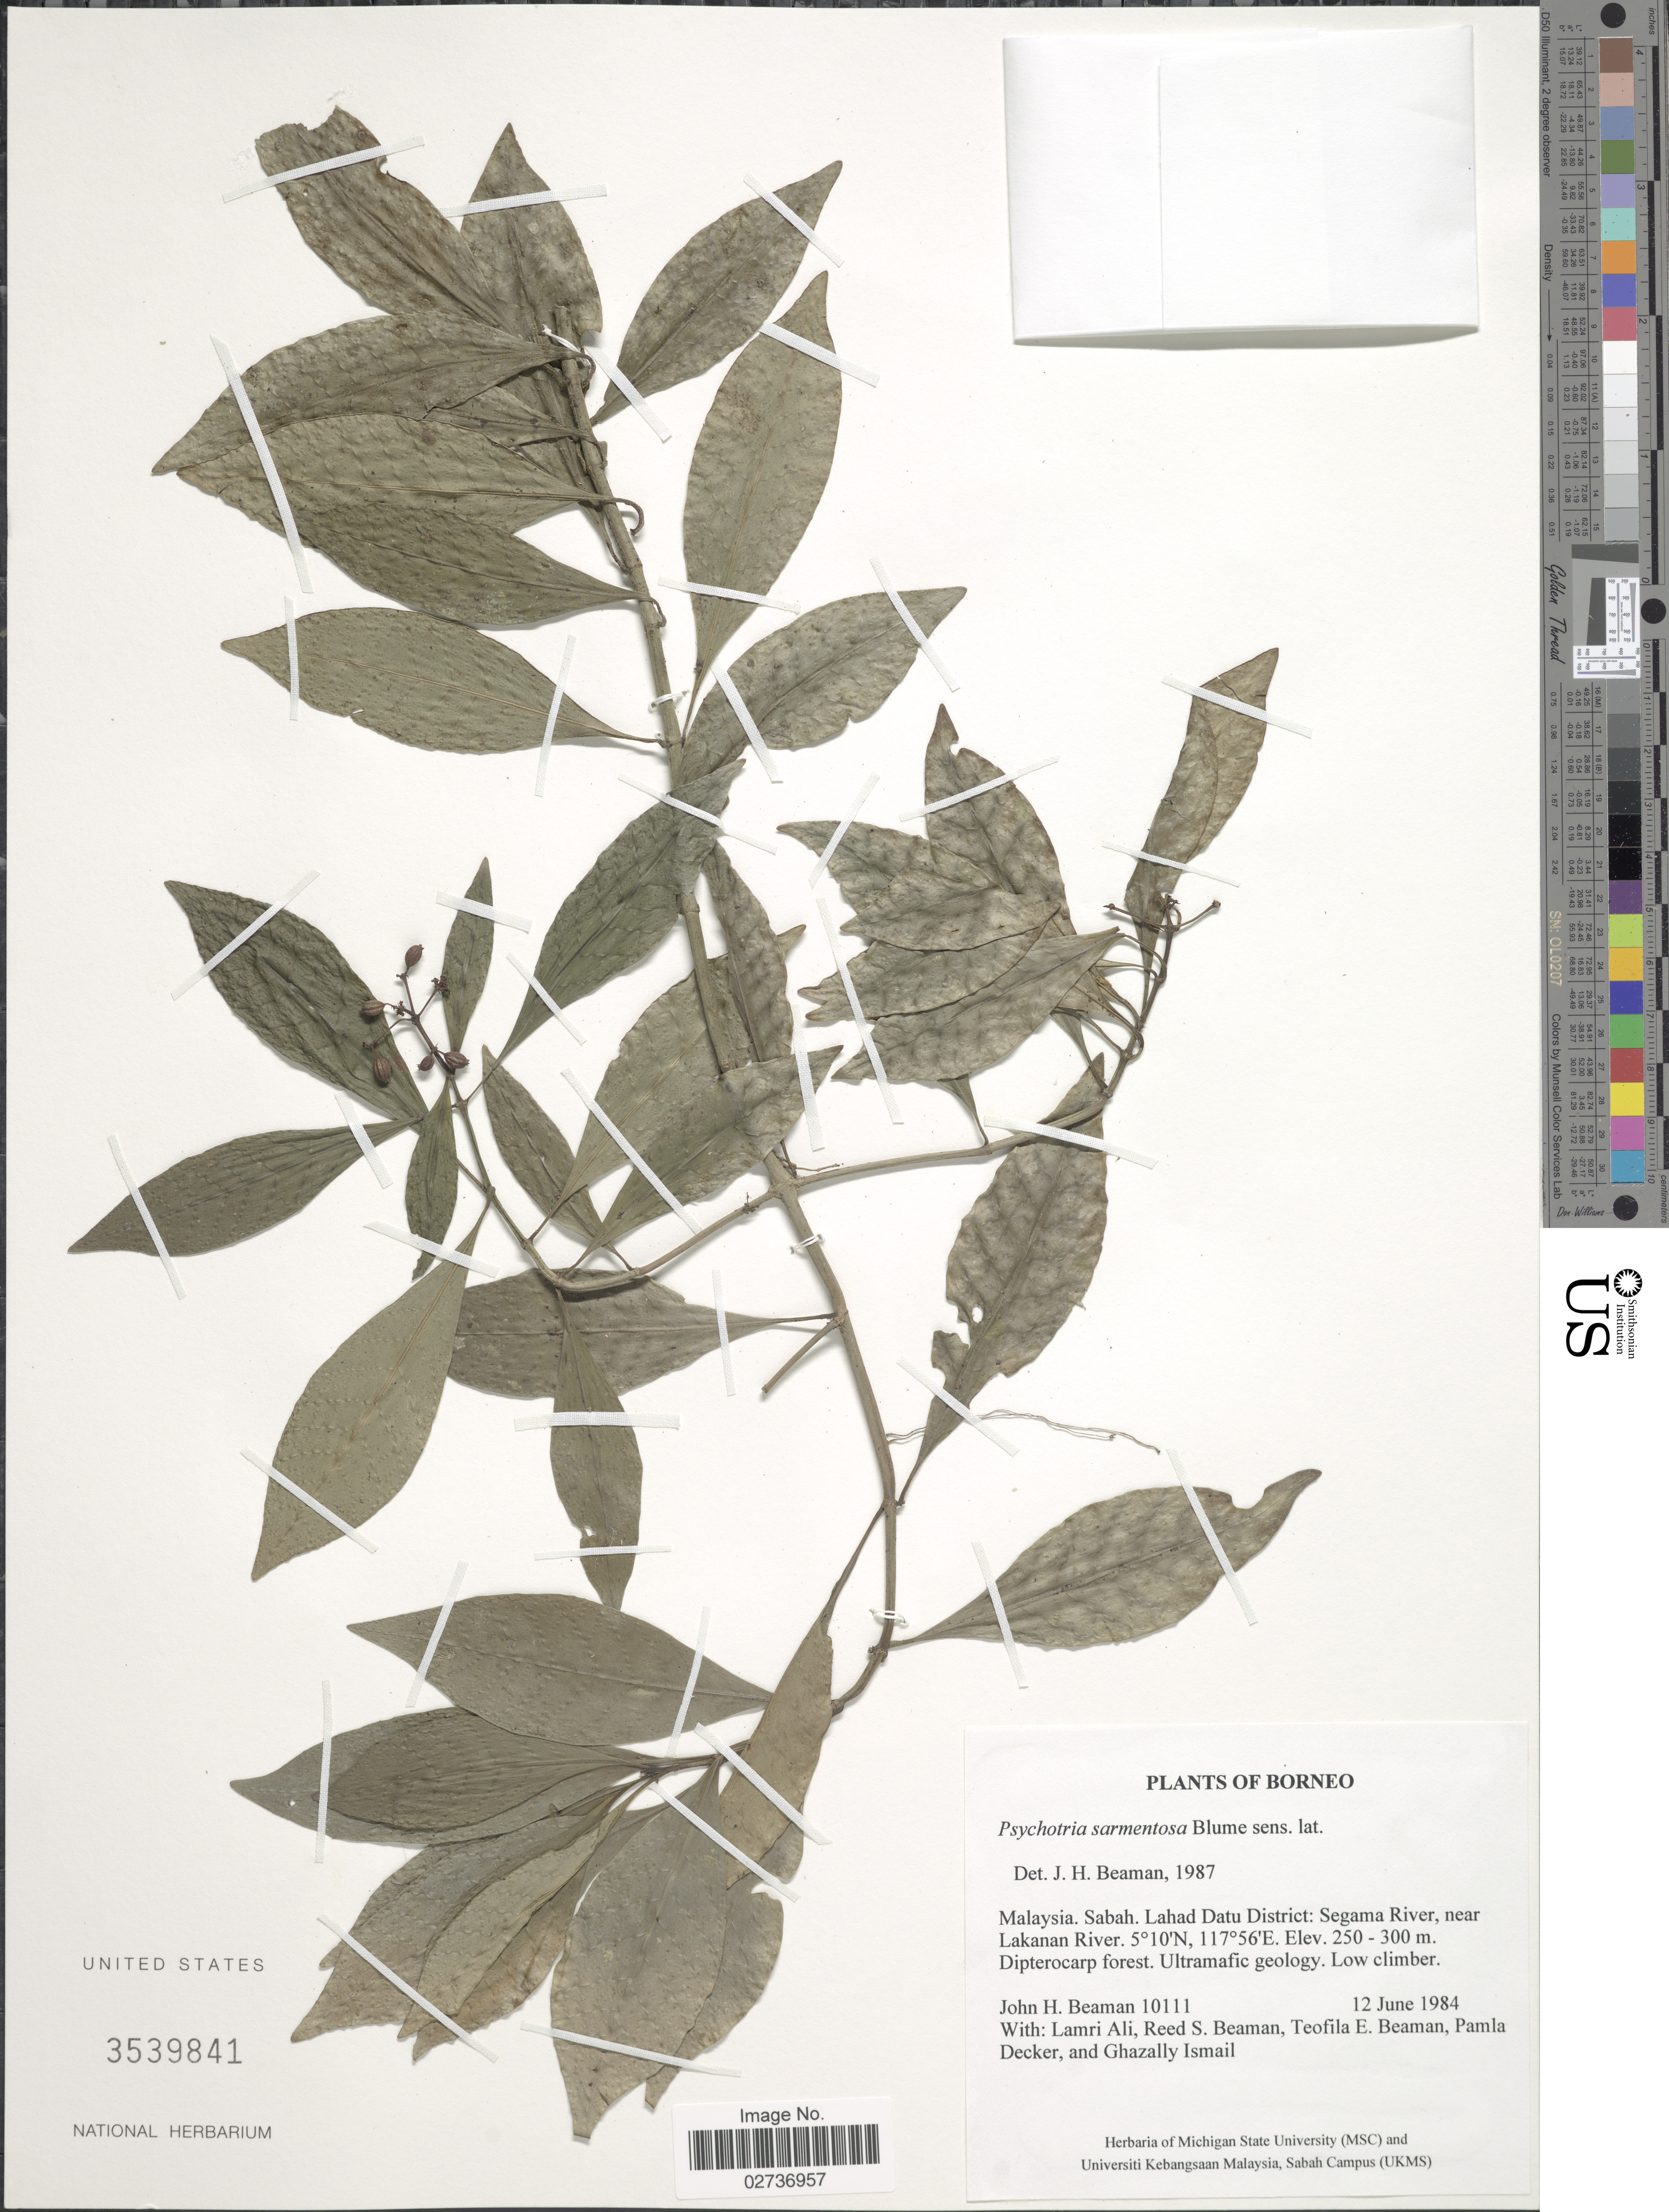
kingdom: Plantae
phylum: Tracheophyta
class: Magnoliopsida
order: Gentianales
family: Rubiaceae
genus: Psychotria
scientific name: Psychotria sarmentosa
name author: Blume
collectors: J. H. Beaman, L. Ali, R. S. Beaman, T. E. Beaman & et al.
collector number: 10111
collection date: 1984-06-12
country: Malaysia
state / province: Sabah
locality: Borneo. Malaysia. Sabah. Lahad Datu District: Segama River, near Lakanan River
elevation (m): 250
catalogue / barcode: US 3539841